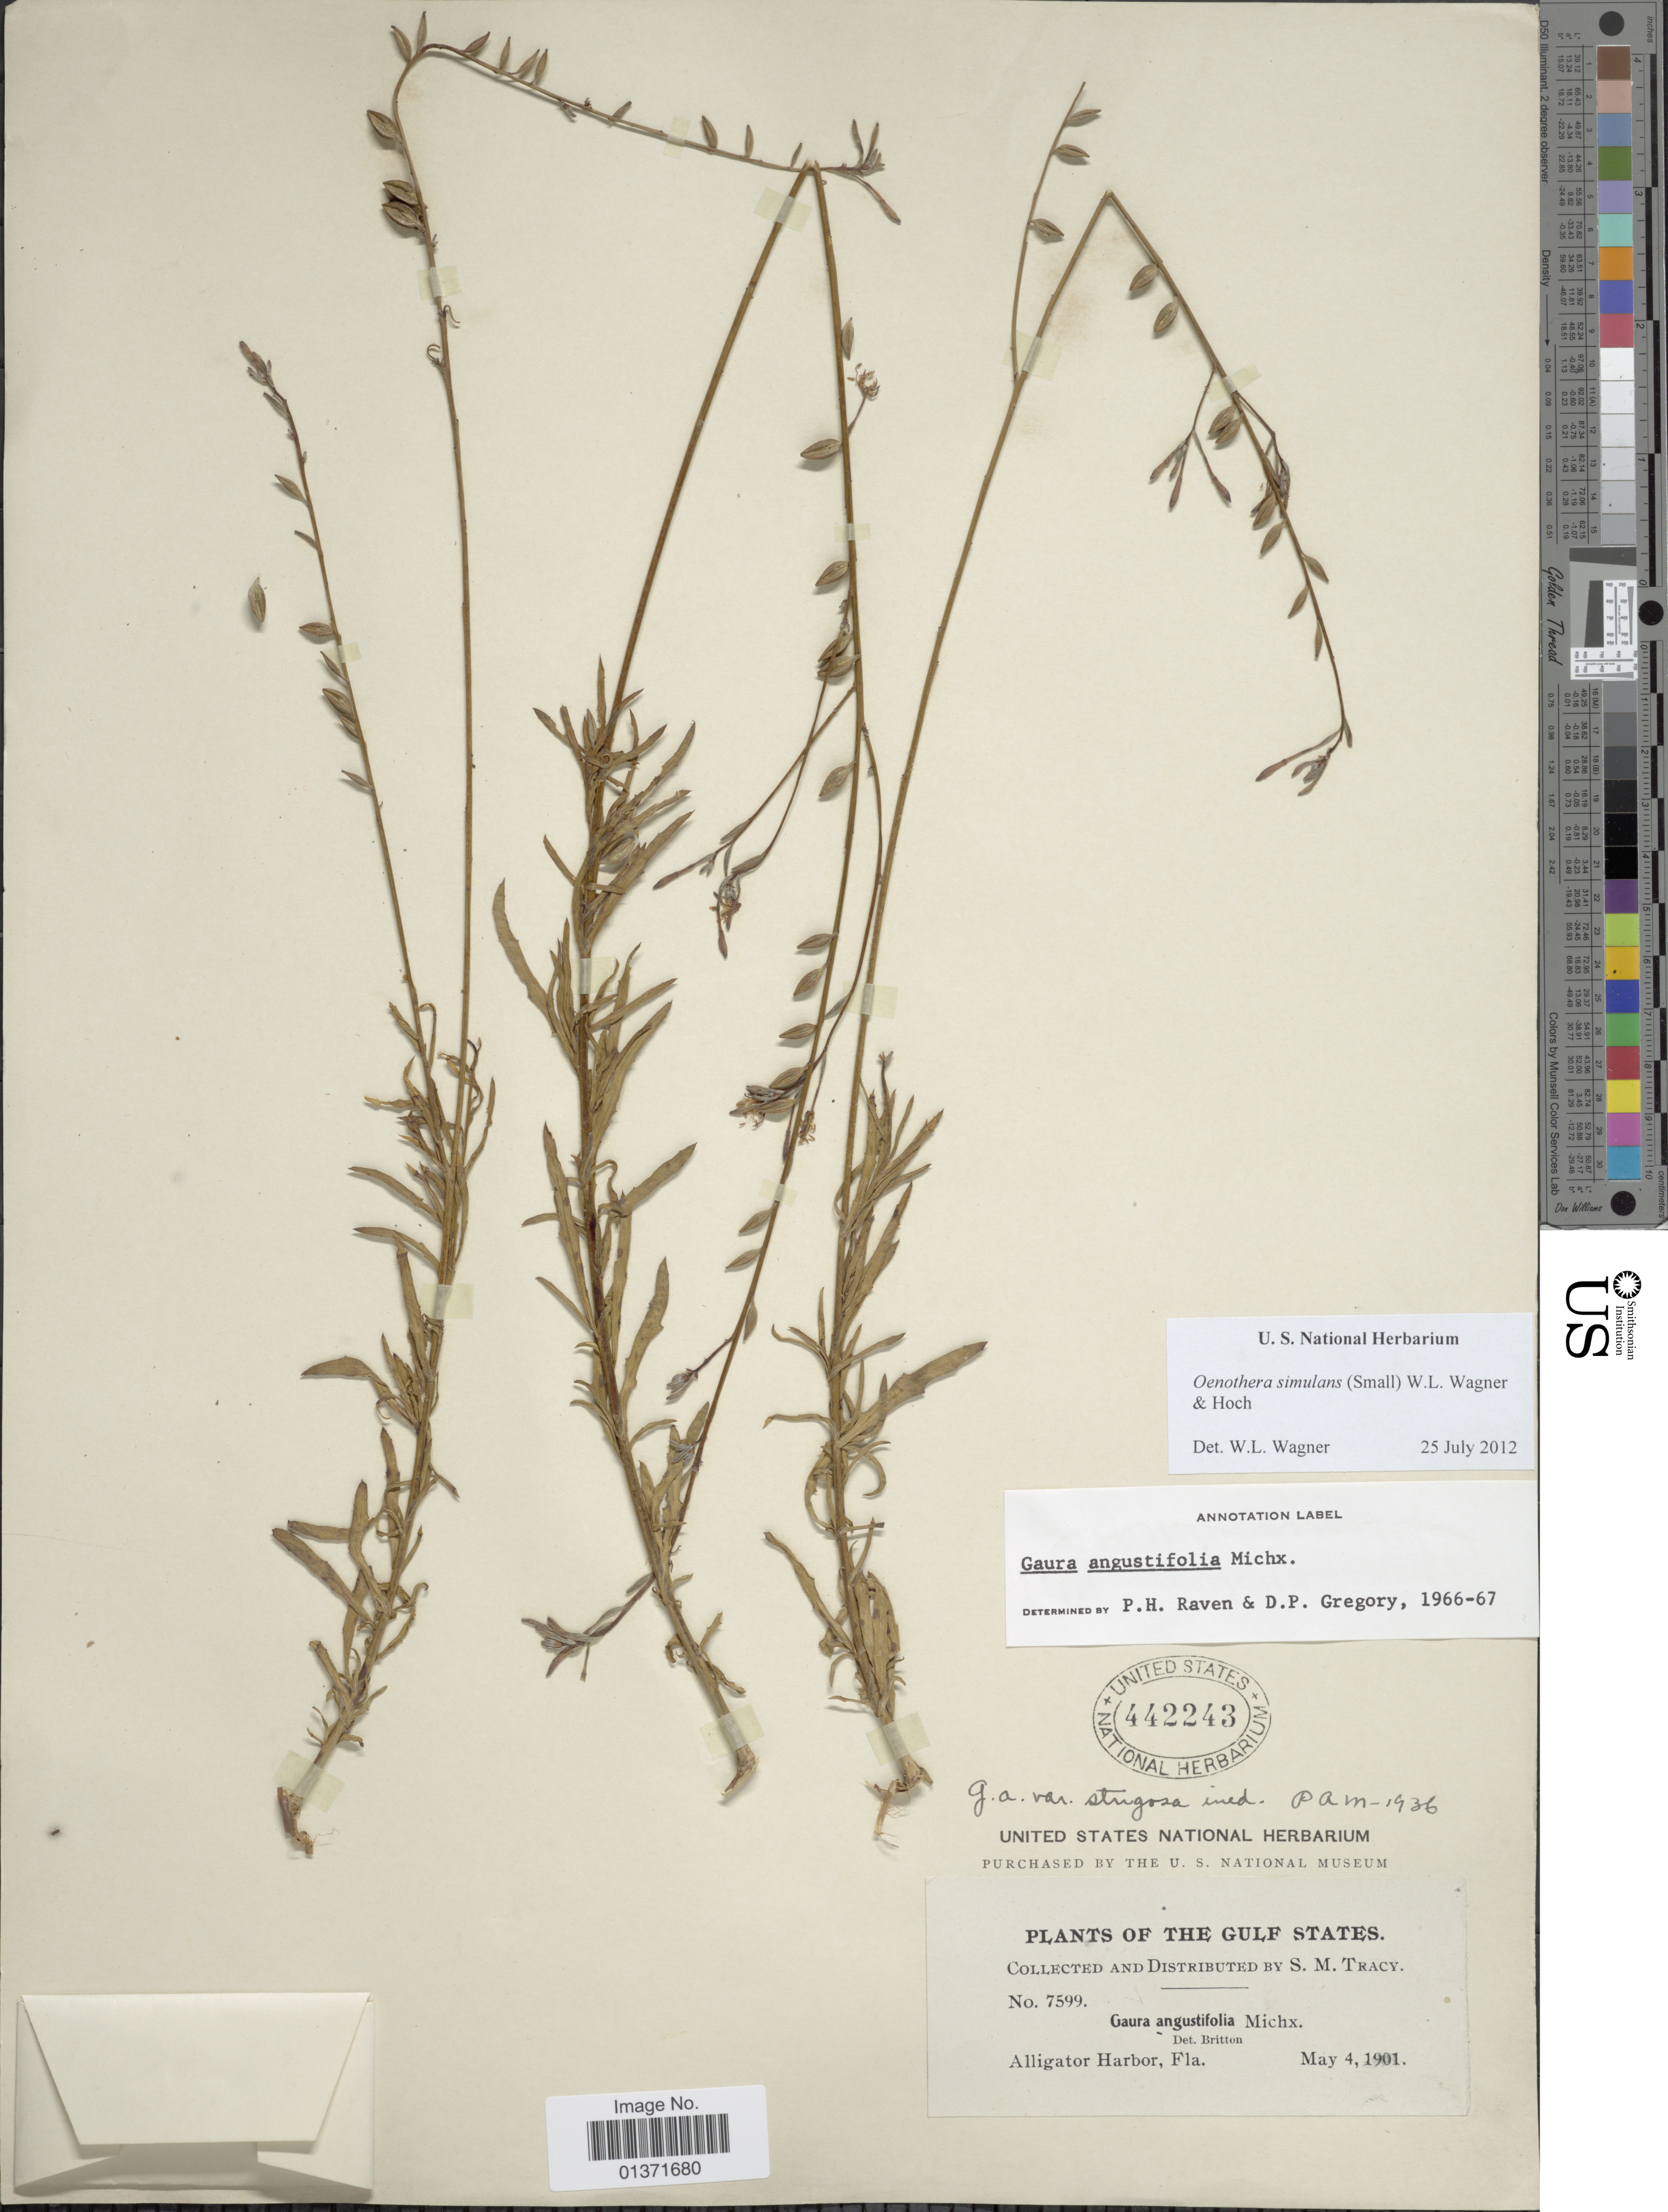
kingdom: Plantae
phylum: Tracheophyta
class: Magnoliopsida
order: Myrtales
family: Onagraceae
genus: Oenothera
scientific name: Oenothera simulans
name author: Michx.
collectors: S. M. Tracy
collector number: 7599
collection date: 1901-05-04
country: United States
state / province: Florida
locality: Gulf States, Alligator Harbor, Fla.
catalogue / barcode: US 442243